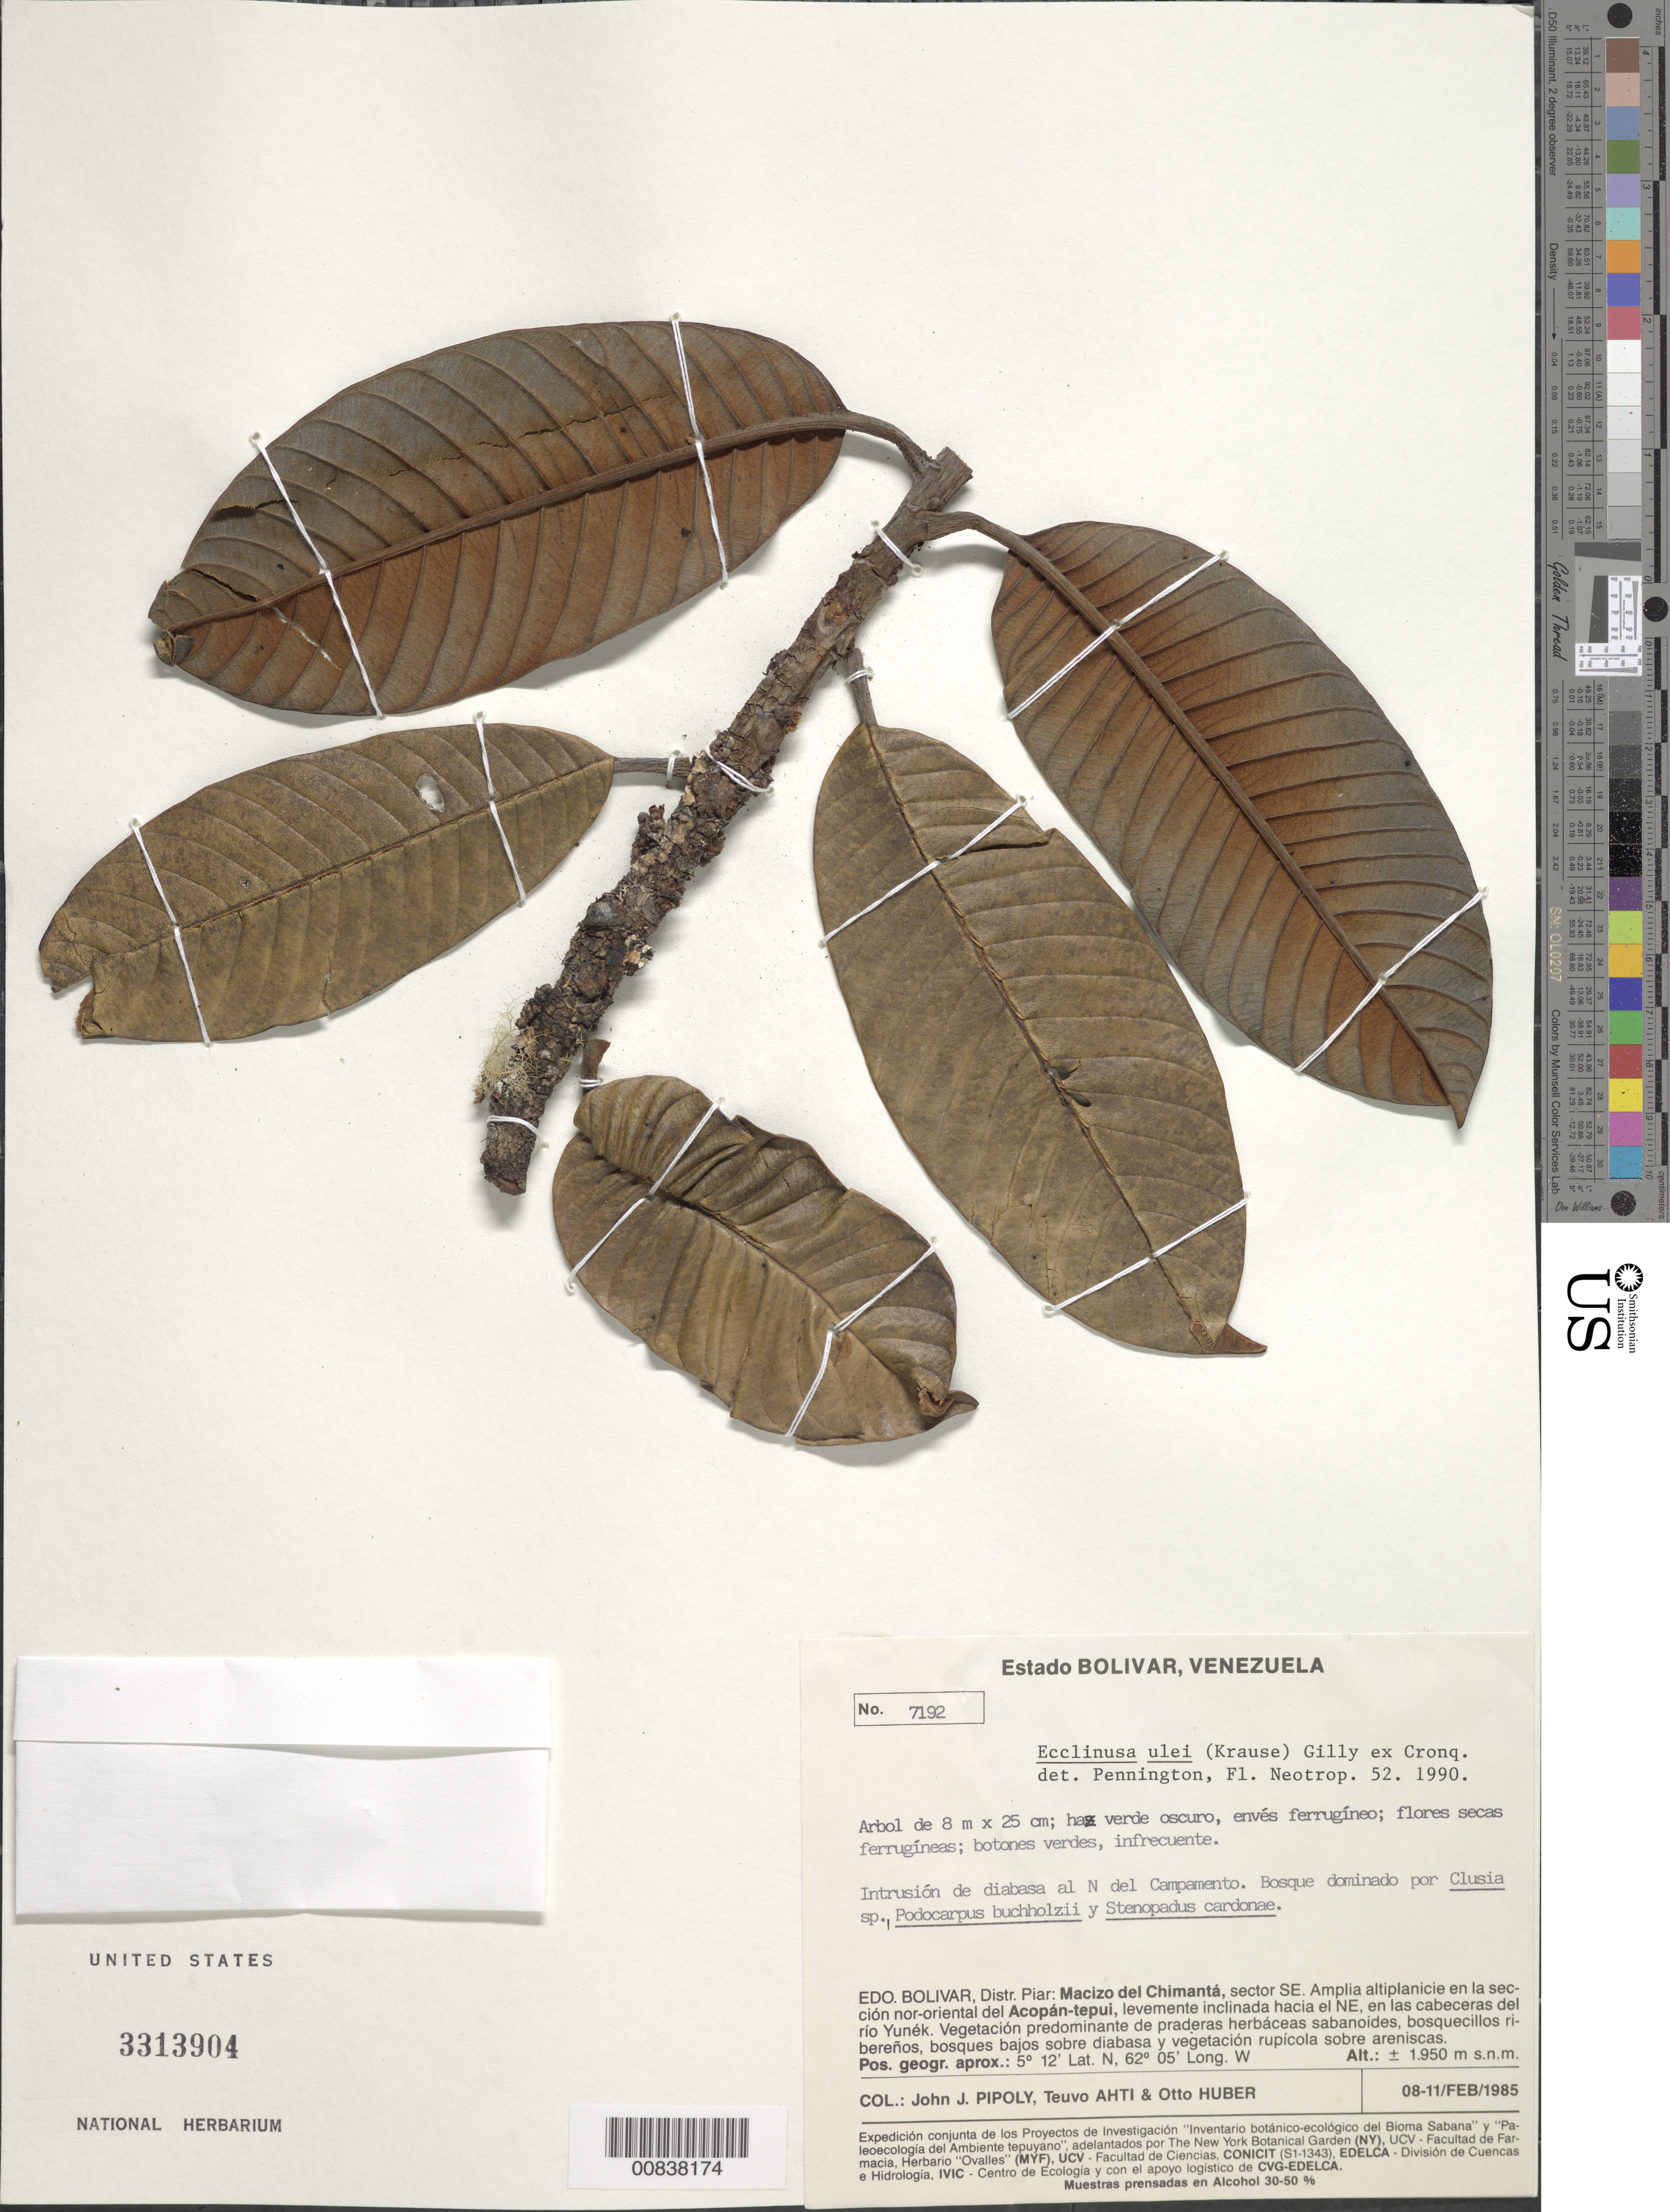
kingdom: Plantae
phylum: Tracheophyta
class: Magnoliopsida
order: Ericales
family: Sapotaceae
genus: Ecclinusa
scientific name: Ecclinusa ulei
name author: (K. Krause) Gilly ex Cronq.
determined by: Pennington, T. D., (K)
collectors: J. J. Pipoly, T. T. Ahti & O. Huber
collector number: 7192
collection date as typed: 8-Feb-85 to 11-Feb-85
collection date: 1985-02-08/1985-02-11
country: Venezuela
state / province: Bolívar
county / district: Piar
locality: Macizo del Chimantá, sector SE; seccion nor-oriental del Acopan-tepuí, levemente inclinada hacia el NE, cabeceras del río Yunek; intrusión de diabasa al N del campamento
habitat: Vegetación predominate de praderas herbaceas sabanoides, bosquecillos riberenos, bosques bajos sobre diabasa y vegetación rupicola sobre areniscas…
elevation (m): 1950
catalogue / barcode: US 3313904